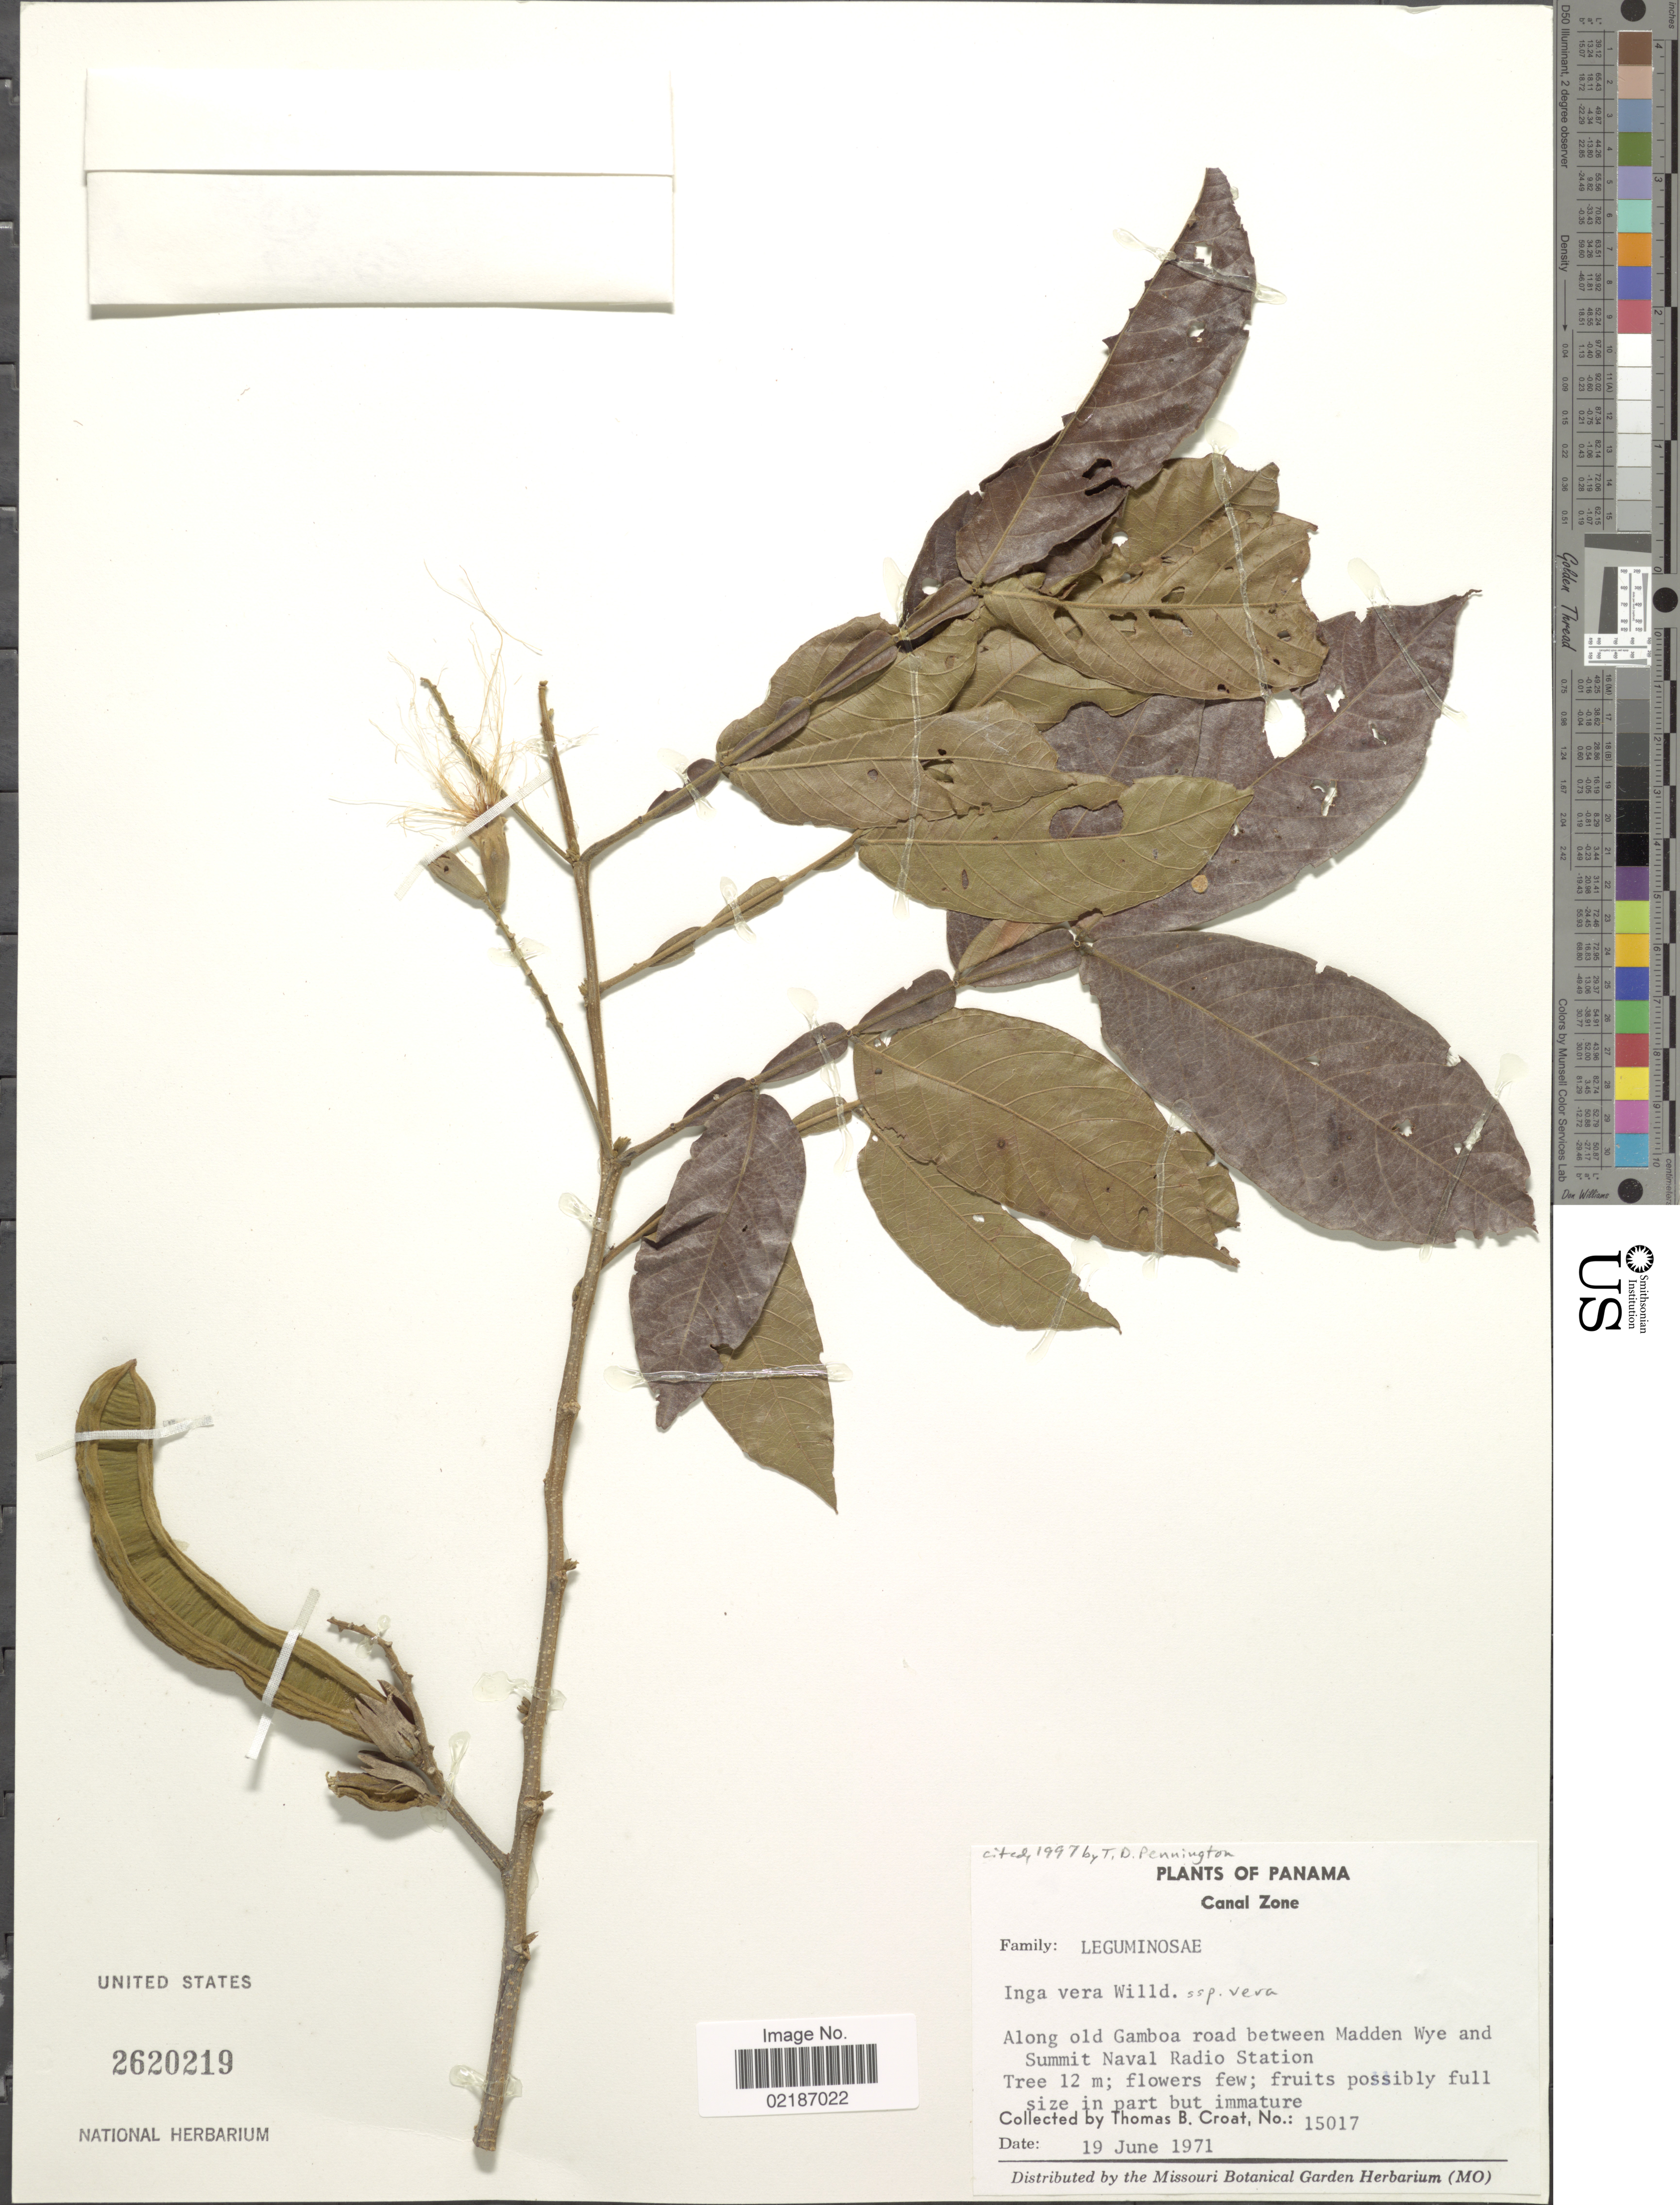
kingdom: Plantae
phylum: Tracheophyta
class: Magnoliopsida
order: Fabales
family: Fabaceae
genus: Inga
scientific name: Inga vera subsp. vera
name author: Willd.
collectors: T. B. Croat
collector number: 15017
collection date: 1971-06-19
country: Panama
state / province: Colón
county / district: Canal Zone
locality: Canal Zone, along old Gamboa road between Madden Wye and Summit Naval Radio Station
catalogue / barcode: US 2620219